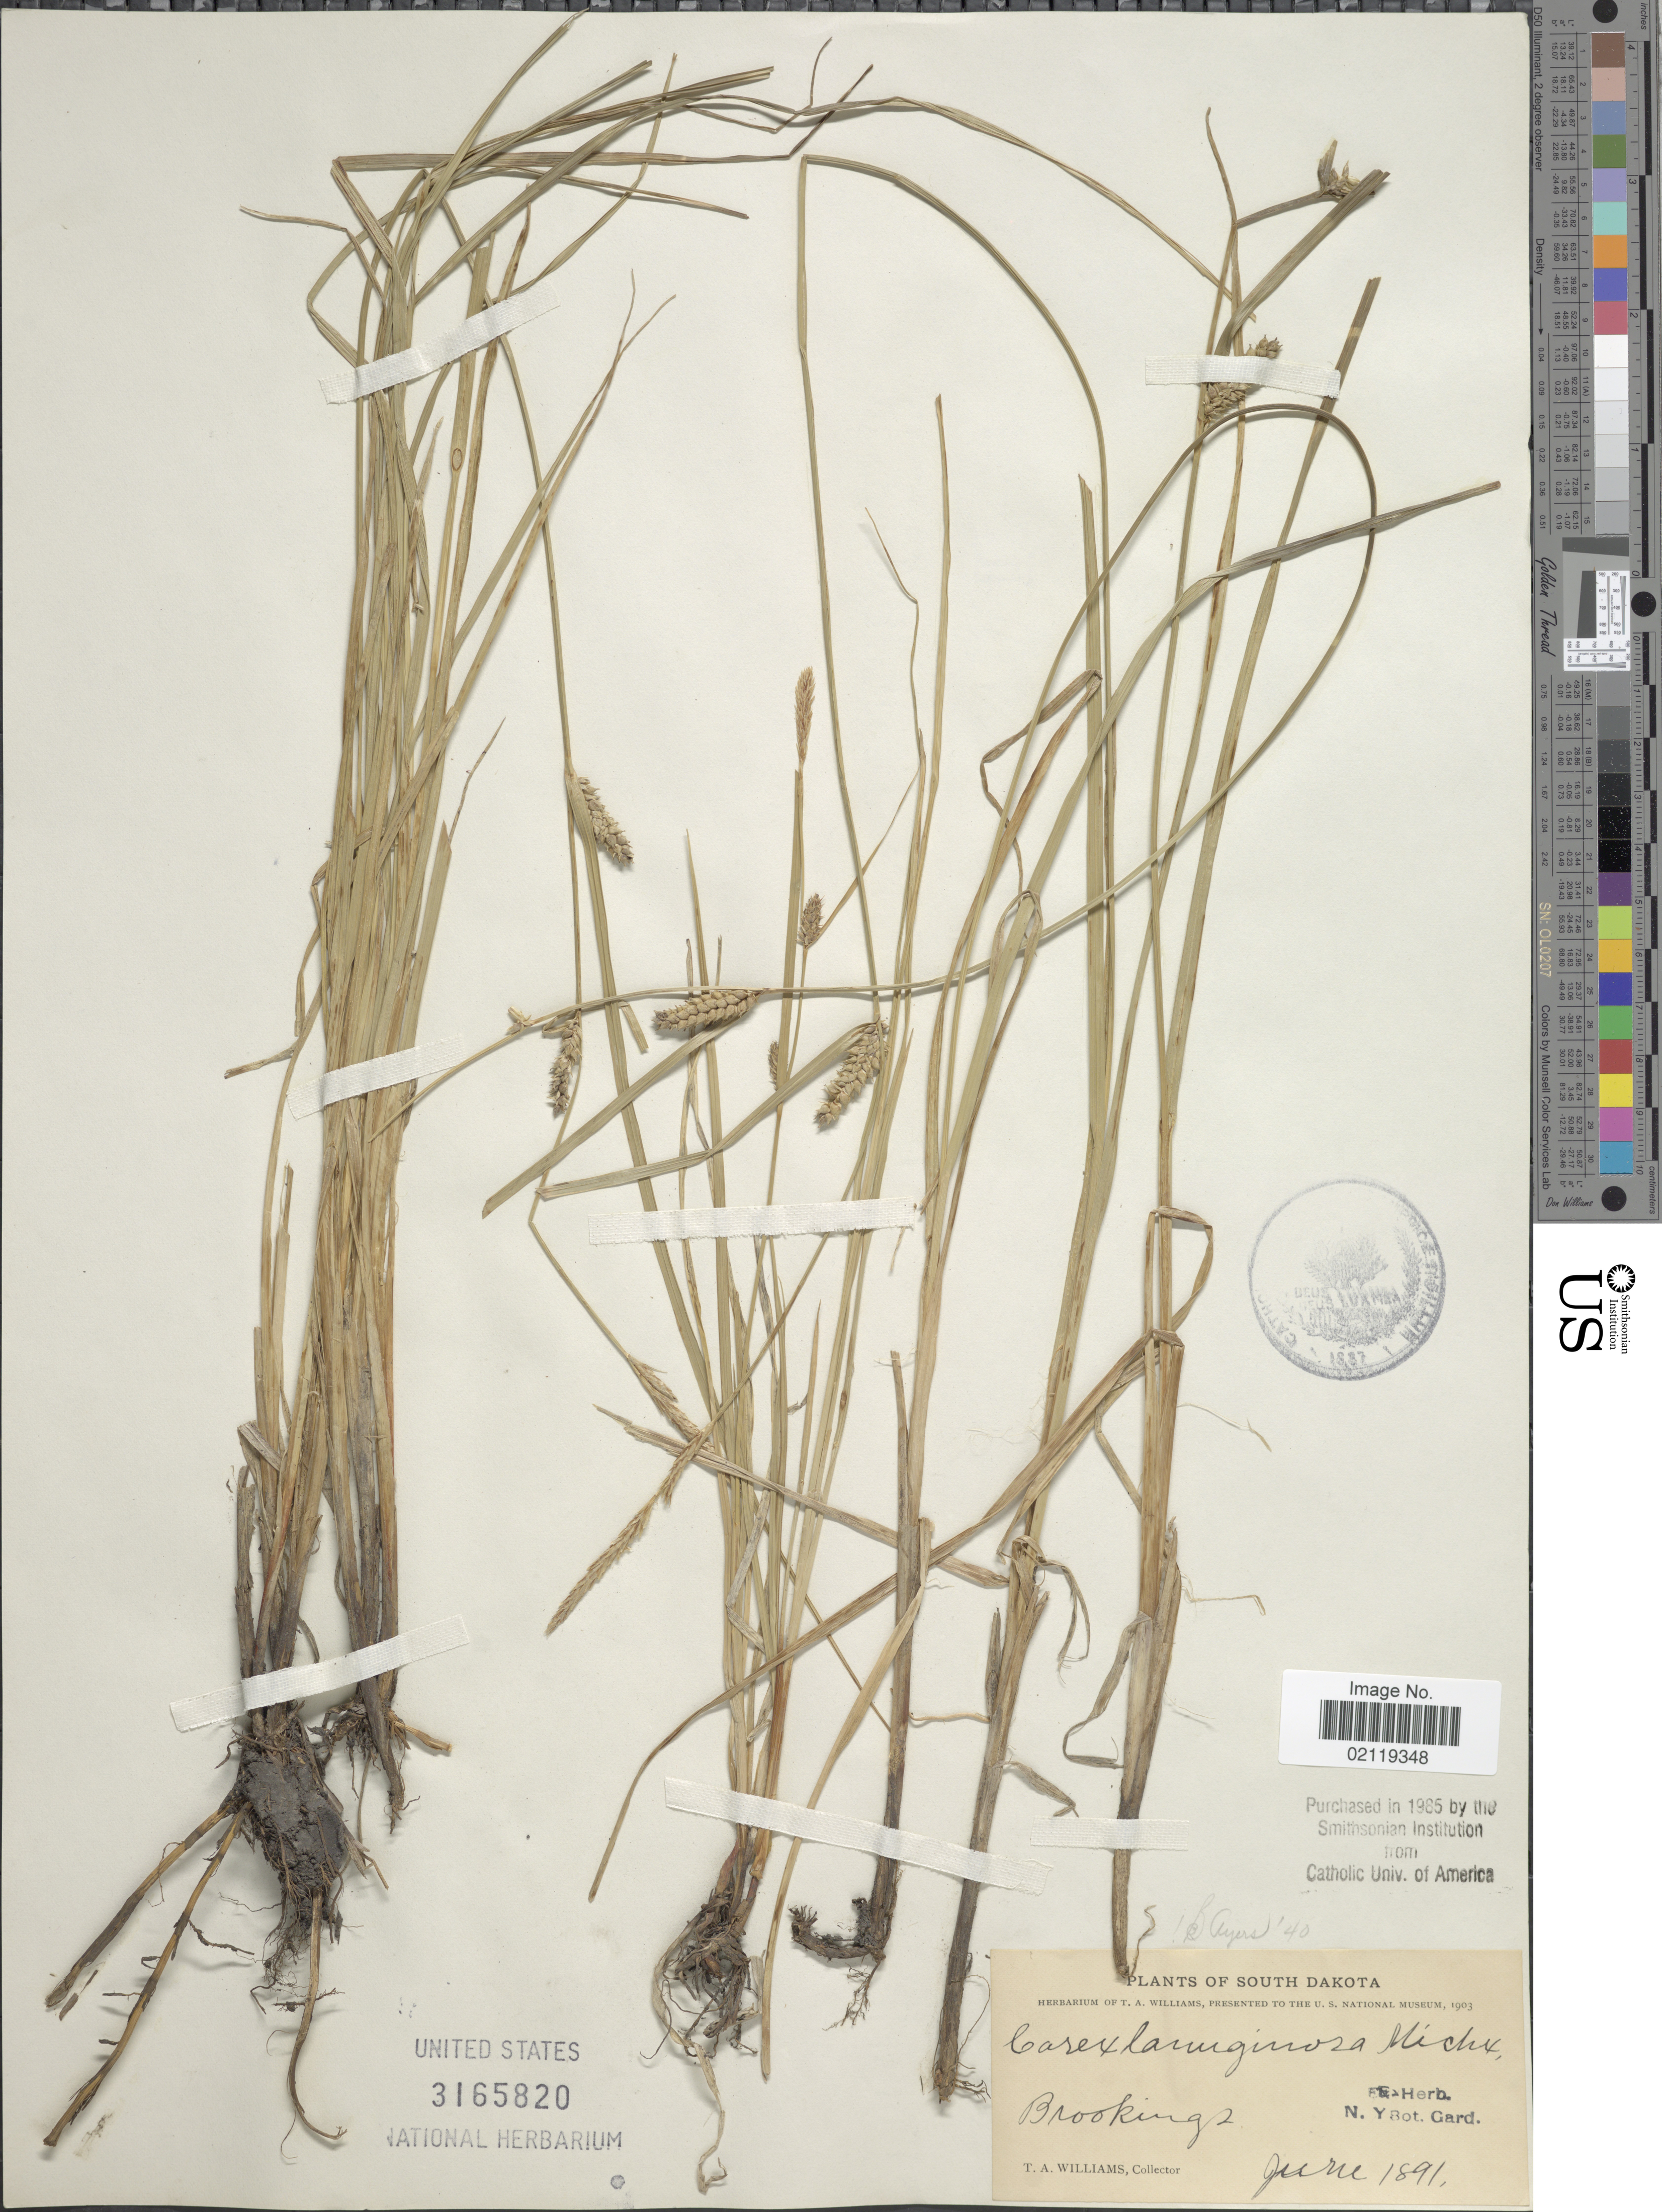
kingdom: Plantae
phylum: Tracheophyta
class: Liliopsida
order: Poales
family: Cyperaceae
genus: Carex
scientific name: Carex pellita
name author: Muhl. ex Willd.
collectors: T. A. Williams (herbarium)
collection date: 1891-06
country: United States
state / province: South Dakota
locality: Brookings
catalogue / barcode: US 3165820